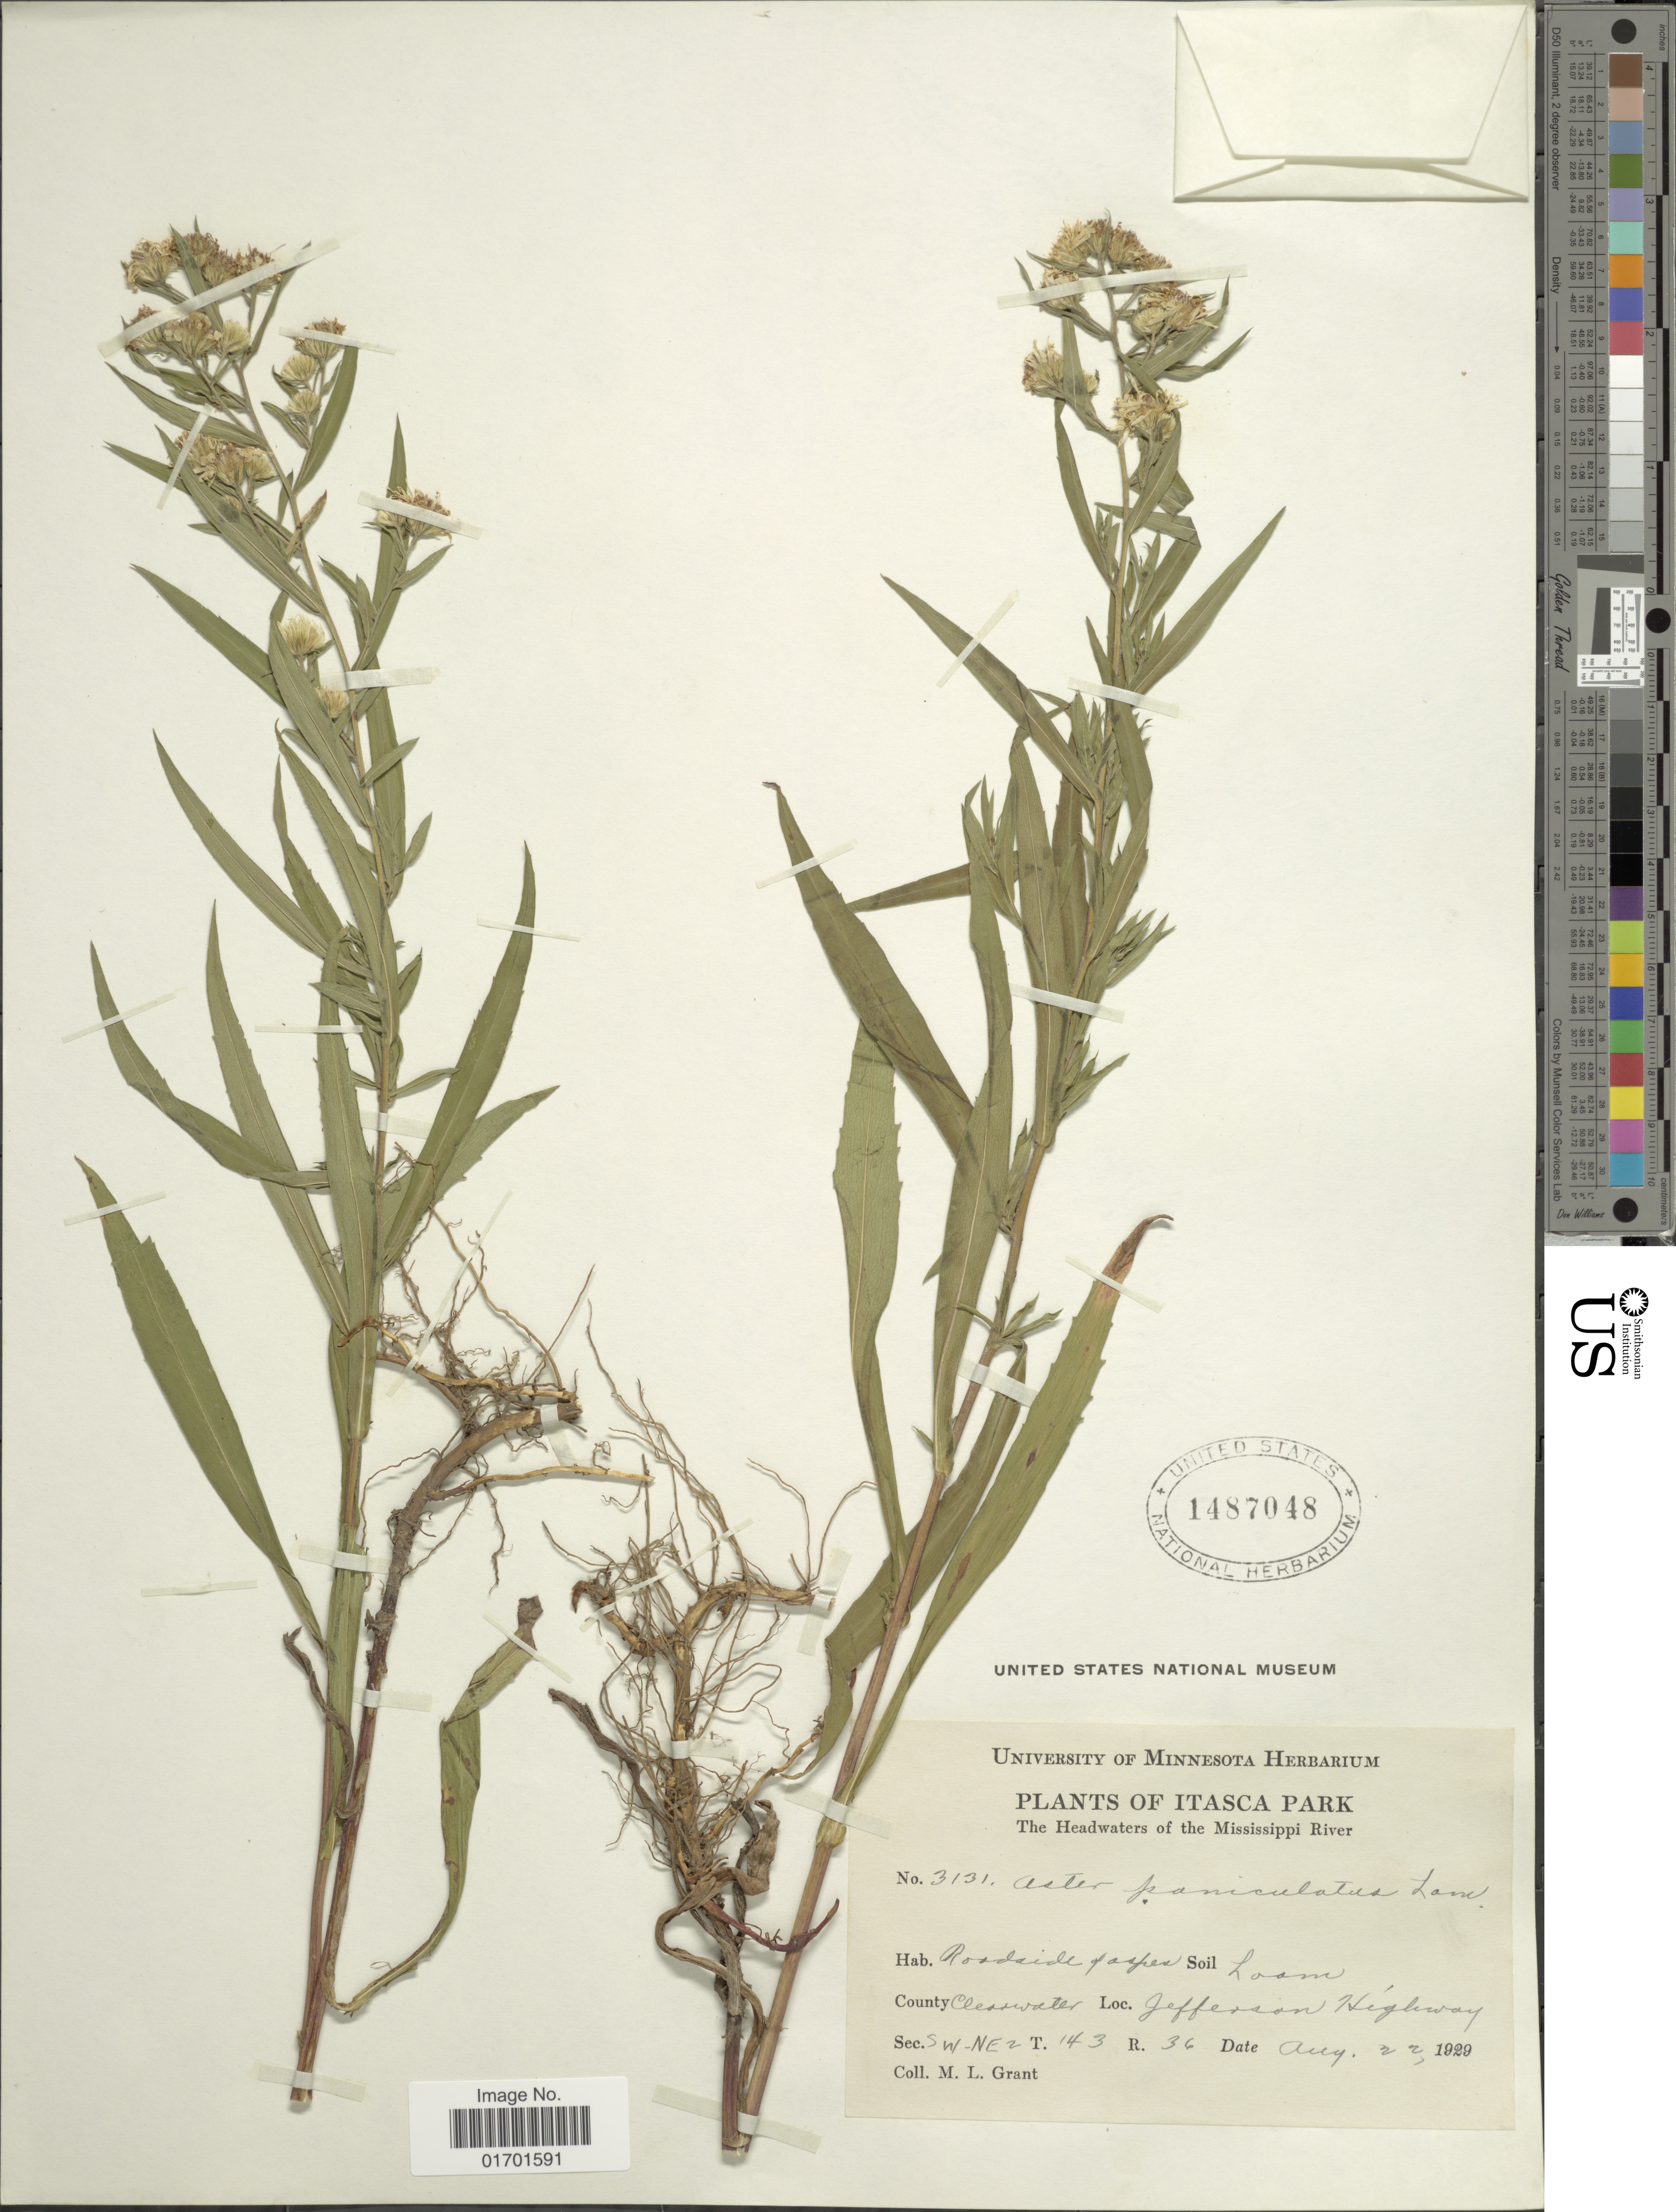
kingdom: Plantae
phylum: Tracheophyta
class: Magnoliopsida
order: Asterales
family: Asteraceae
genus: Symphyotrichum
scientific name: Symphyotrichum lanceolatum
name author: (Willd.) G.L. Nesom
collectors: M. L. Grant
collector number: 3131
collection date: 1920-08-22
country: United States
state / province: Minnesota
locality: Itasca Park. The headwaters of Mississippi River, County: Clearwater, Jefferson Highway, Sec. SW-NE2 T.143 R.36.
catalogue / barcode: US 1487048